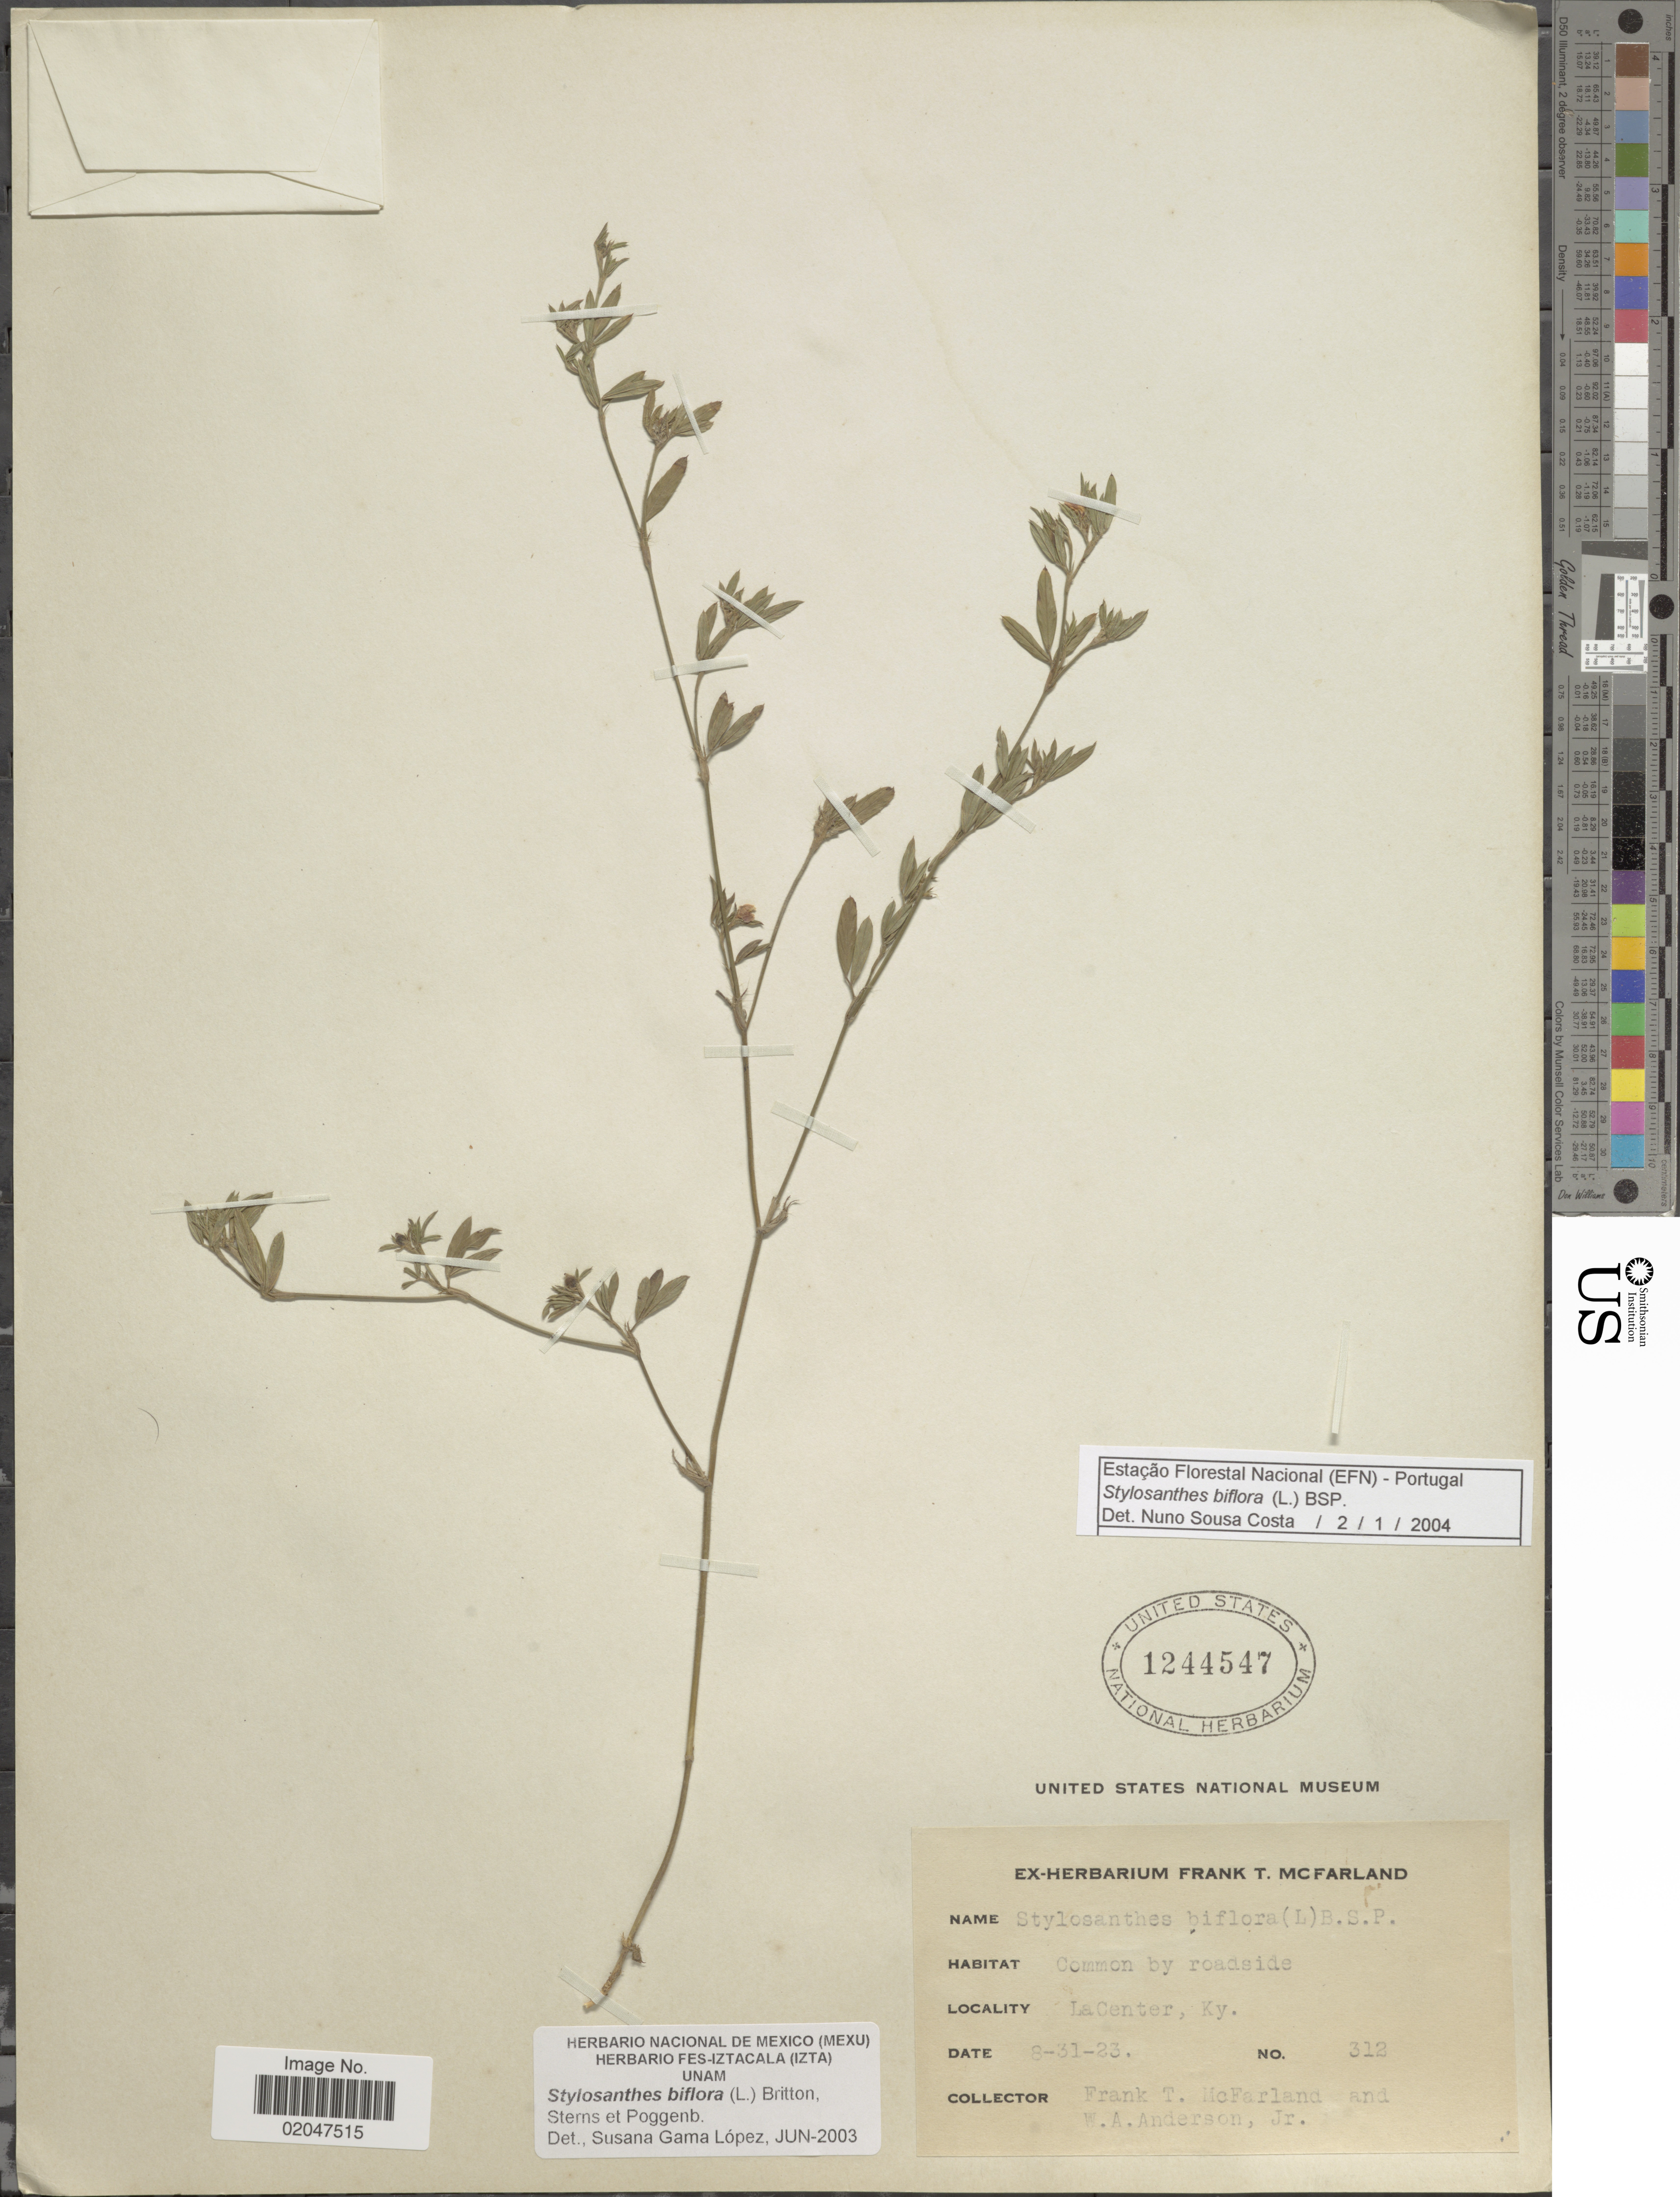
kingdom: Plantae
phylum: Tracheophyta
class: Magnoliopsida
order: Fabales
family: Fabaceae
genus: Stylosanthes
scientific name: Stylosanthes biflora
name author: (L.) Britton et al.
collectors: F. McFarland & W. A. Anderson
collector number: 312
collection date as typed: Transcribed d/m/y: 31/8/23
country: United States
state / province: Kentucky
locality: LaCenter, Ky.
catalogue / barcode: US 1244547